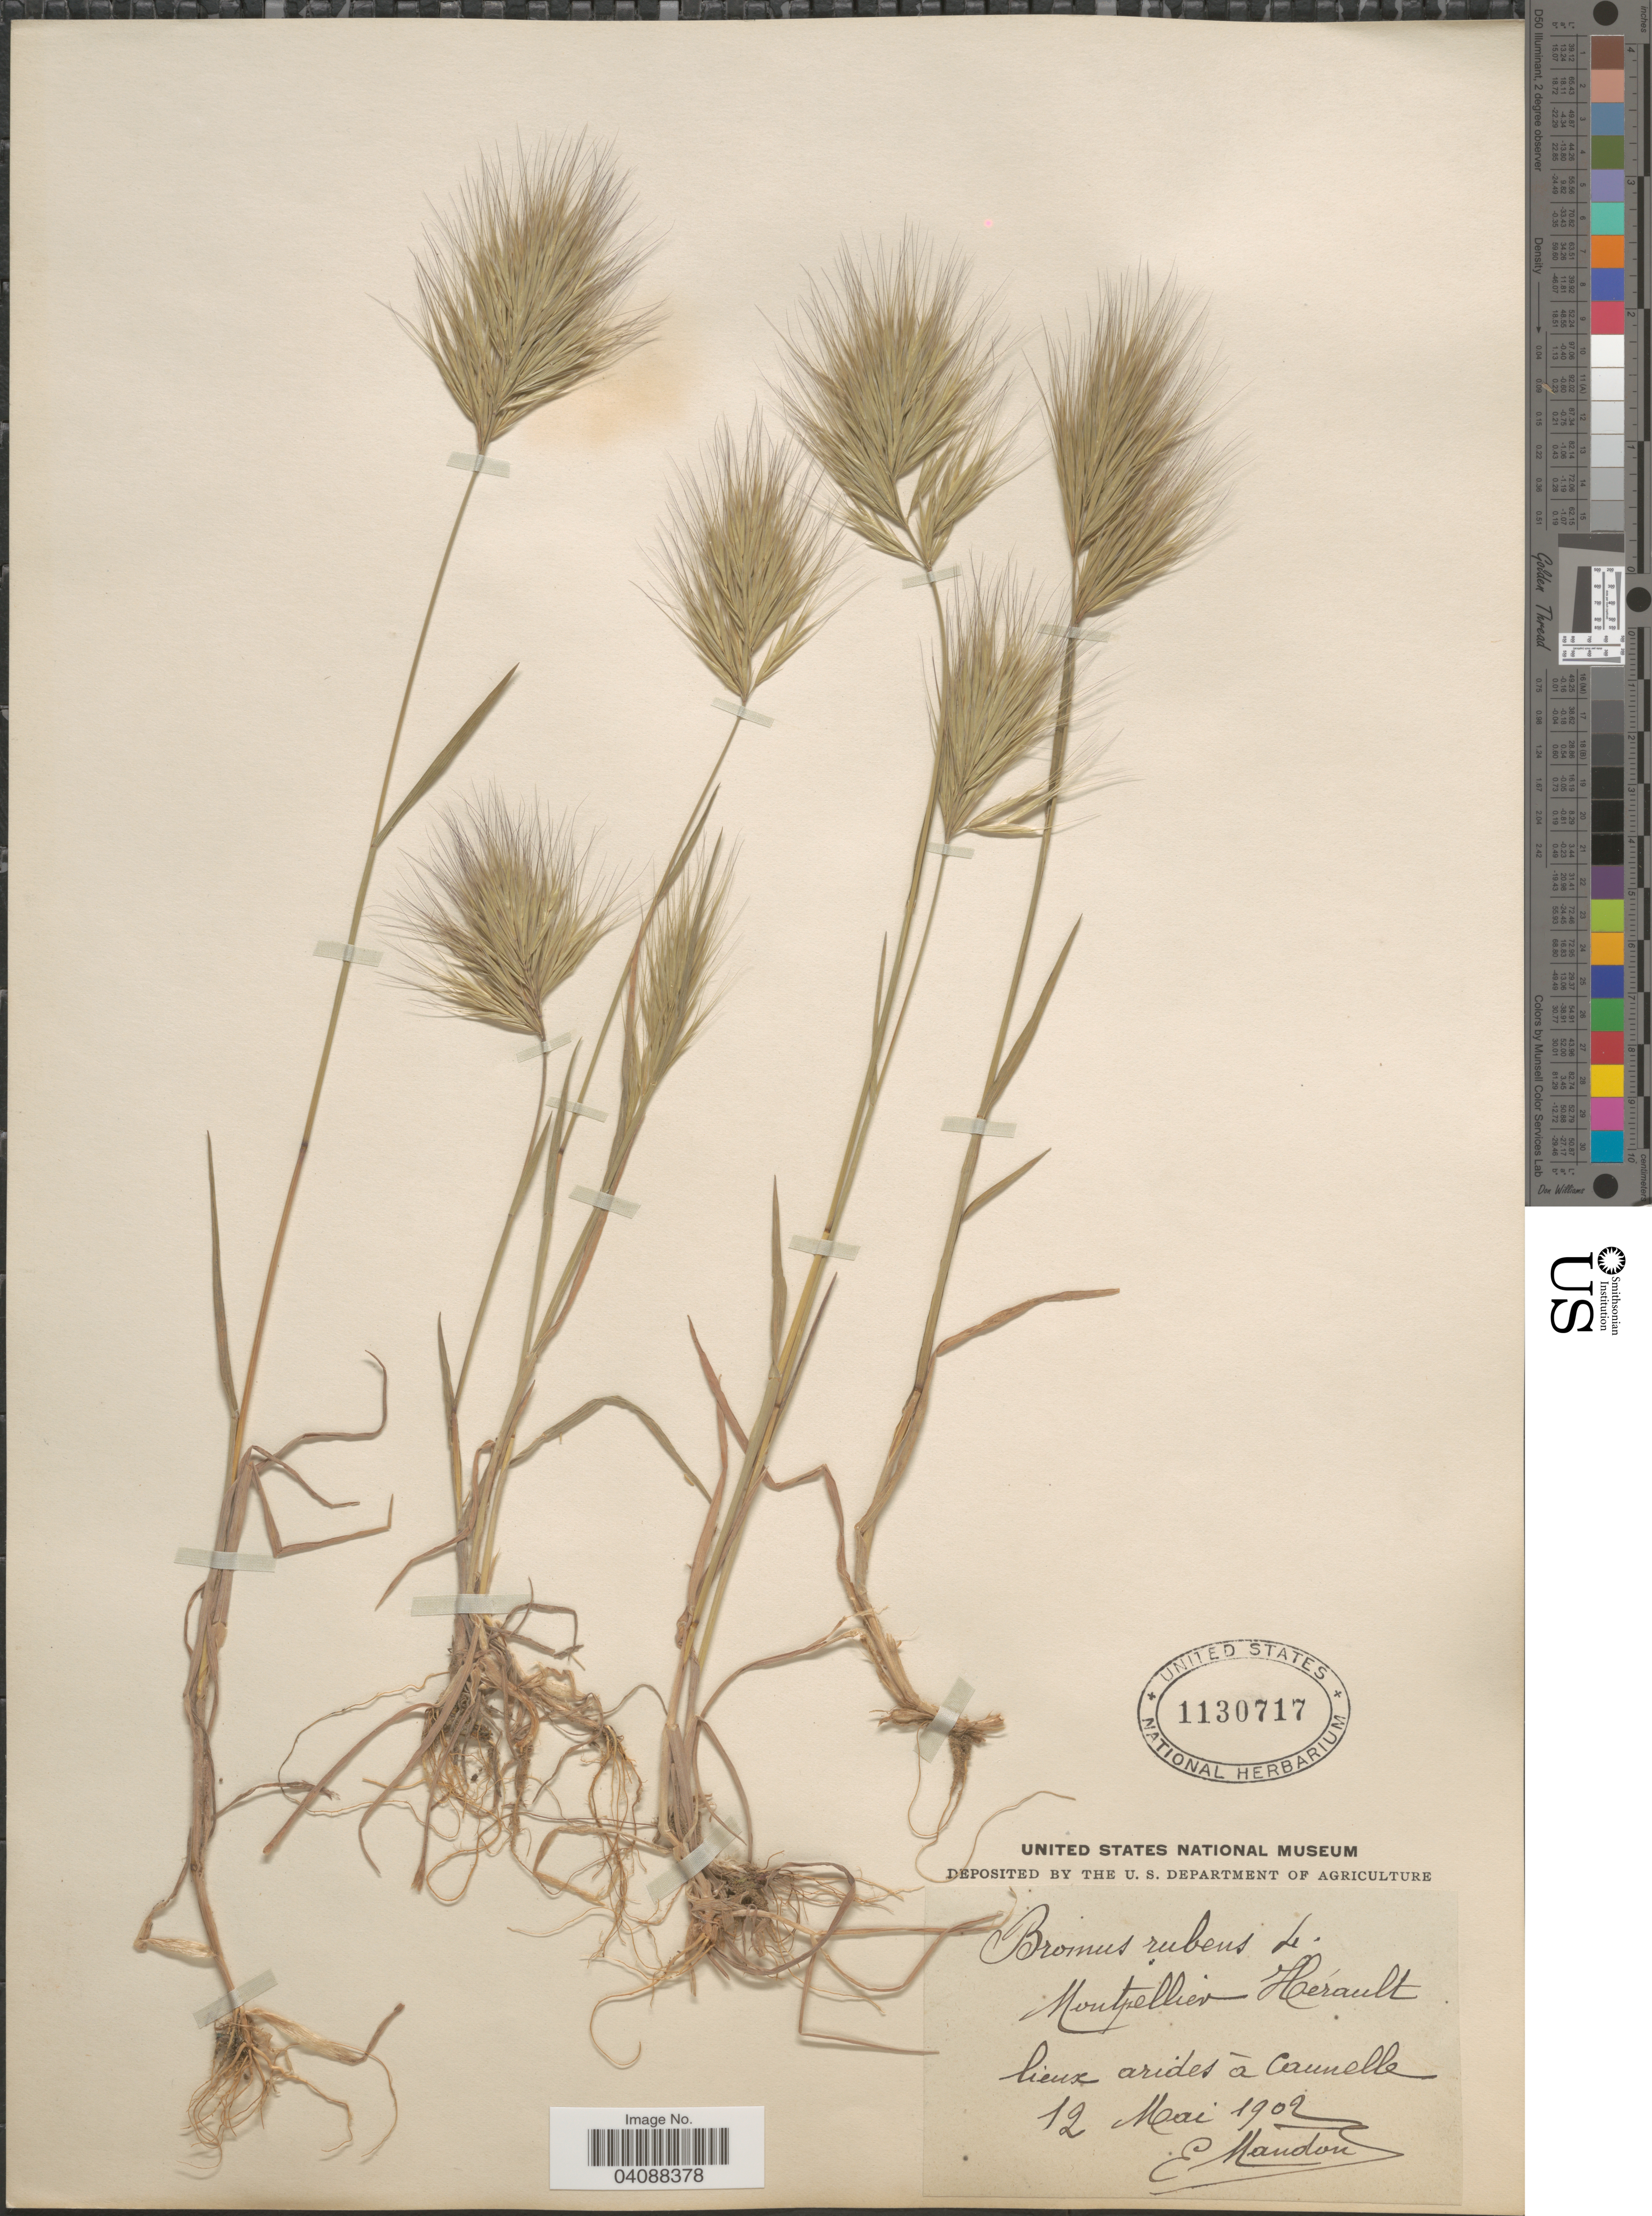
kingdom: Plantae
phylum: Tracheophyta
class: Liliopsida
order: Poales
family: Poaceae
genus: Bromus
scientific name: Bromus rubens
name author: L.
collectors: E. Mandon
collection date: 1902-05-12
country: France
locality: Montpellier Hérault lieux arides à Cannelle.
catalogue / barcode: US 1130717